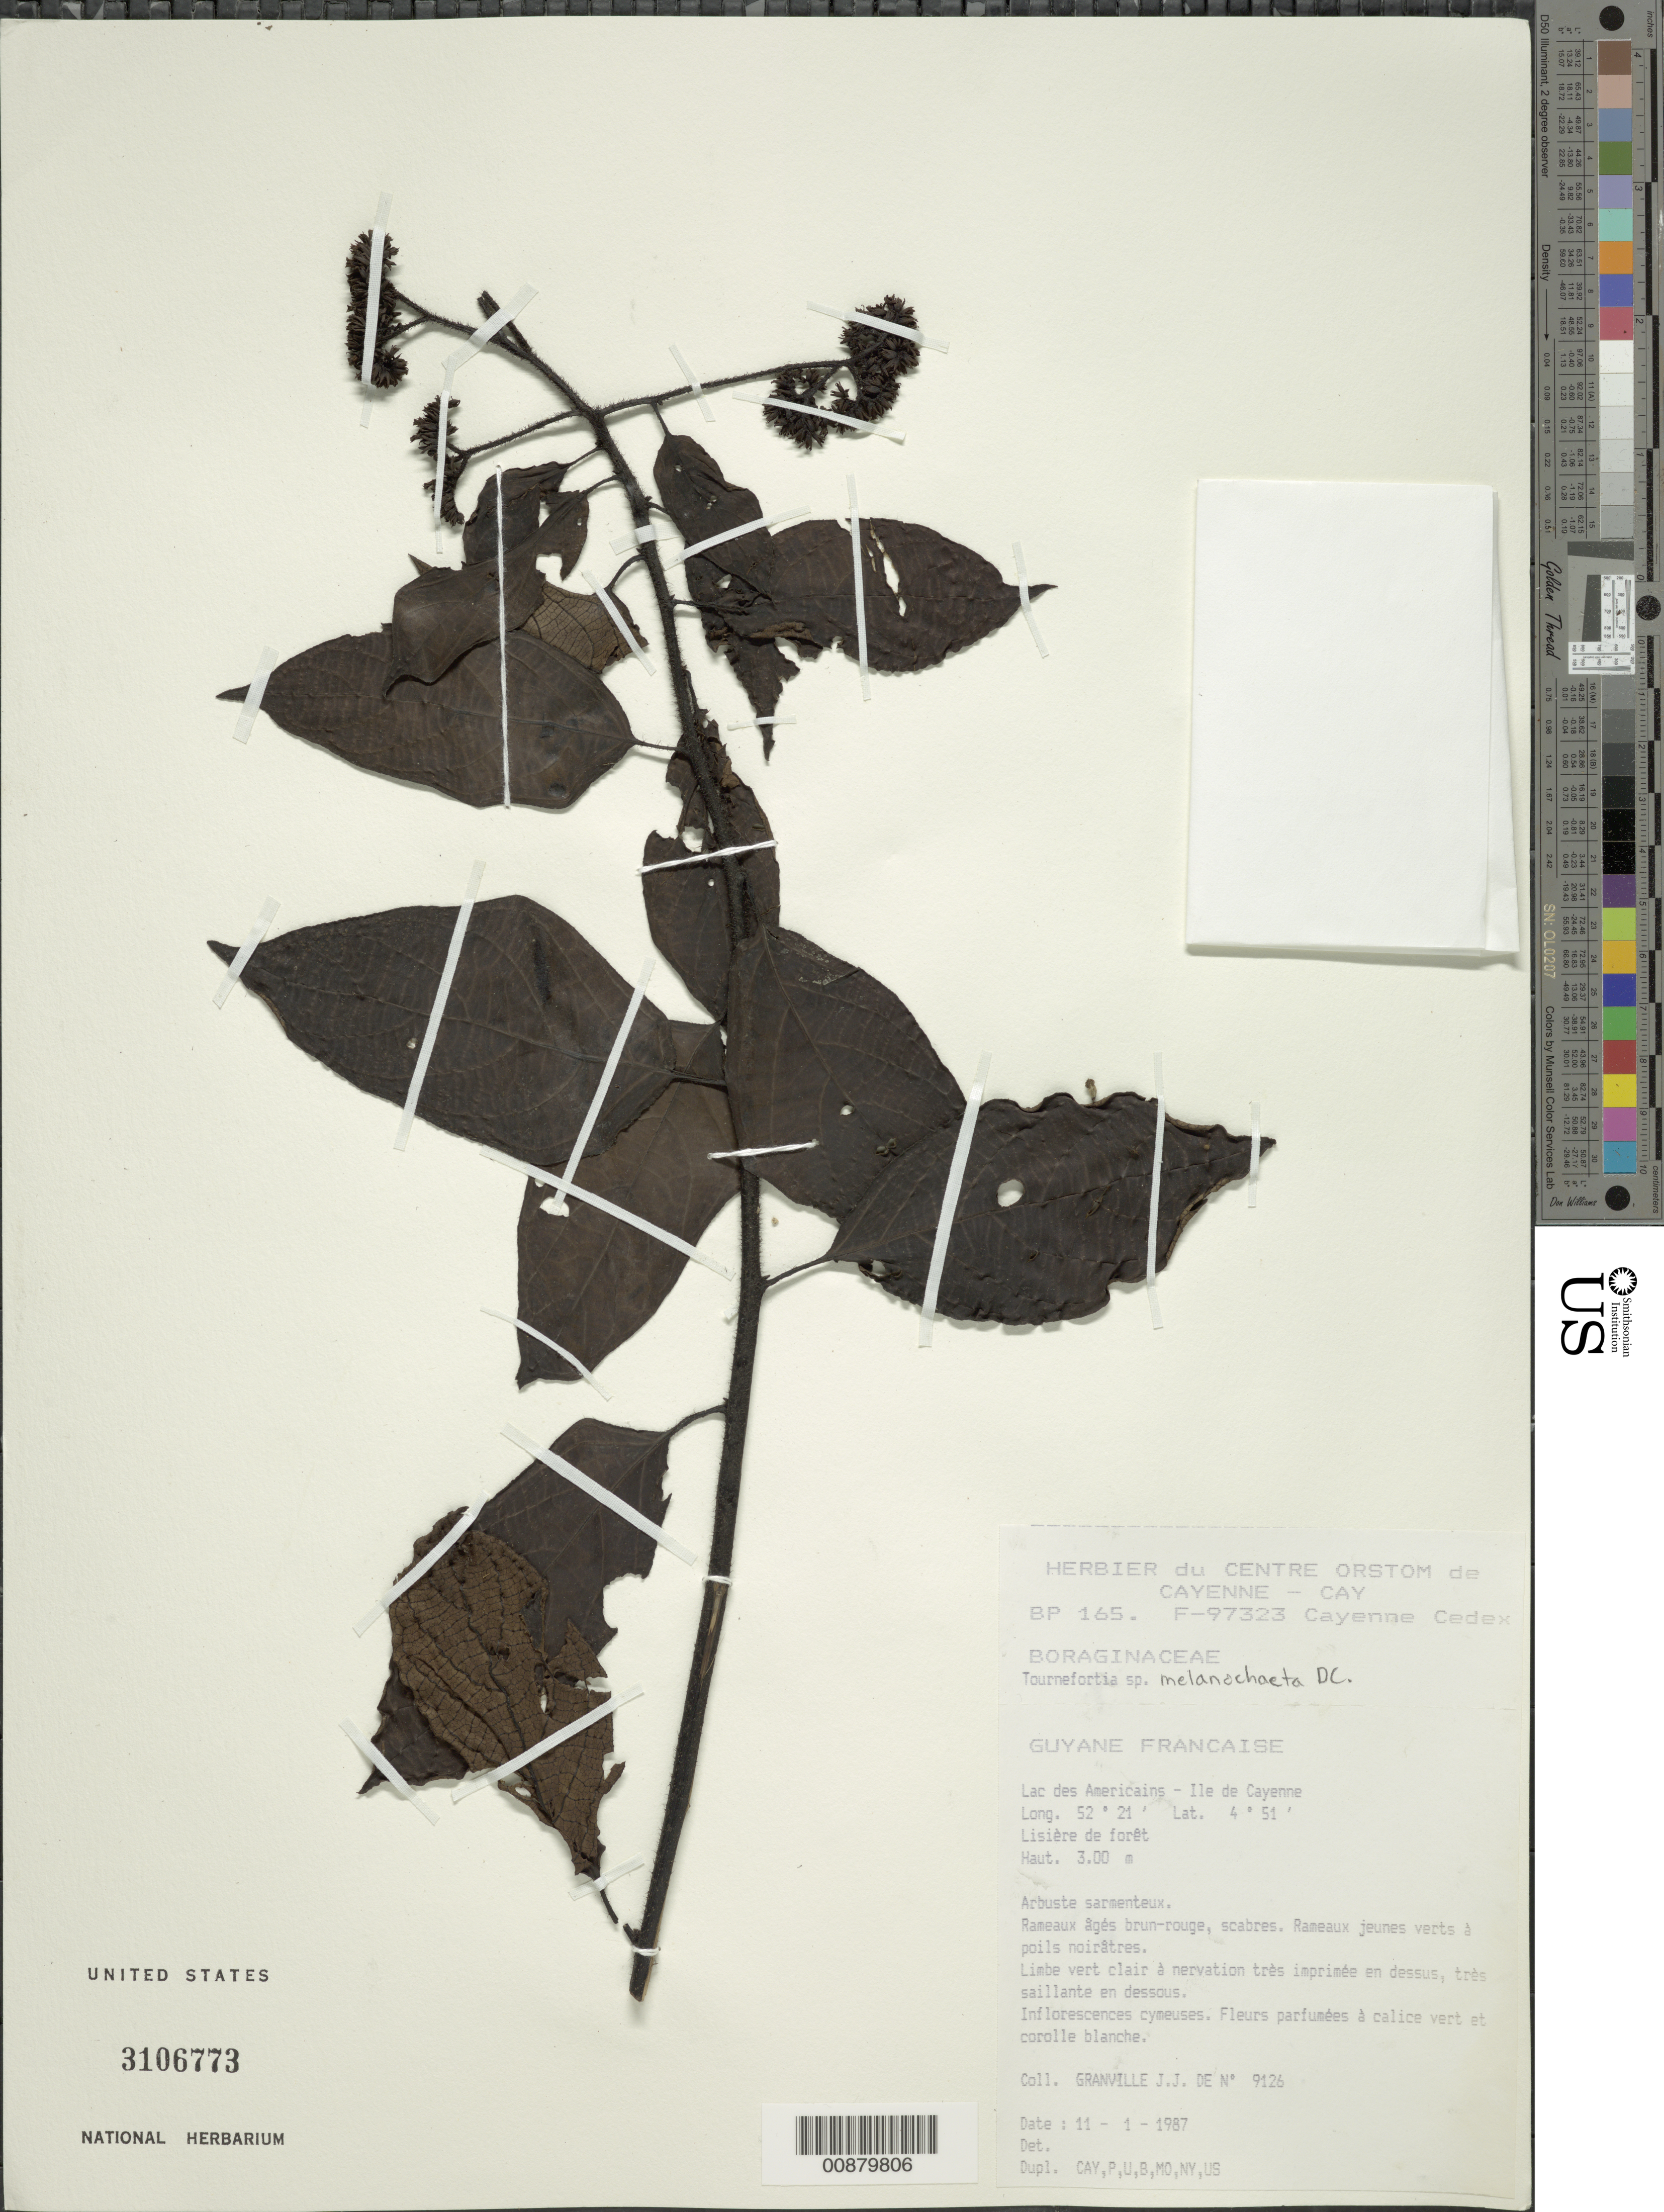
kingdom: Plantae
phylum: Tracheophyta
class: Magnoliopsida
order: Boraginales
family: Heliotropiaceae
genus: Tournefortia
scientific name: Tournefortia melanochaeta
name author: DC.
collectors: J.-J. de Granville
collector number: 9126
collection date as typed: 11-Jan-87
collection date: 1987-01-11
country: French Guiana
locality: Lac des Américains, Ile de Cayenne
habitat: Lisière de forêt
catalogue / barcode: US 3106773